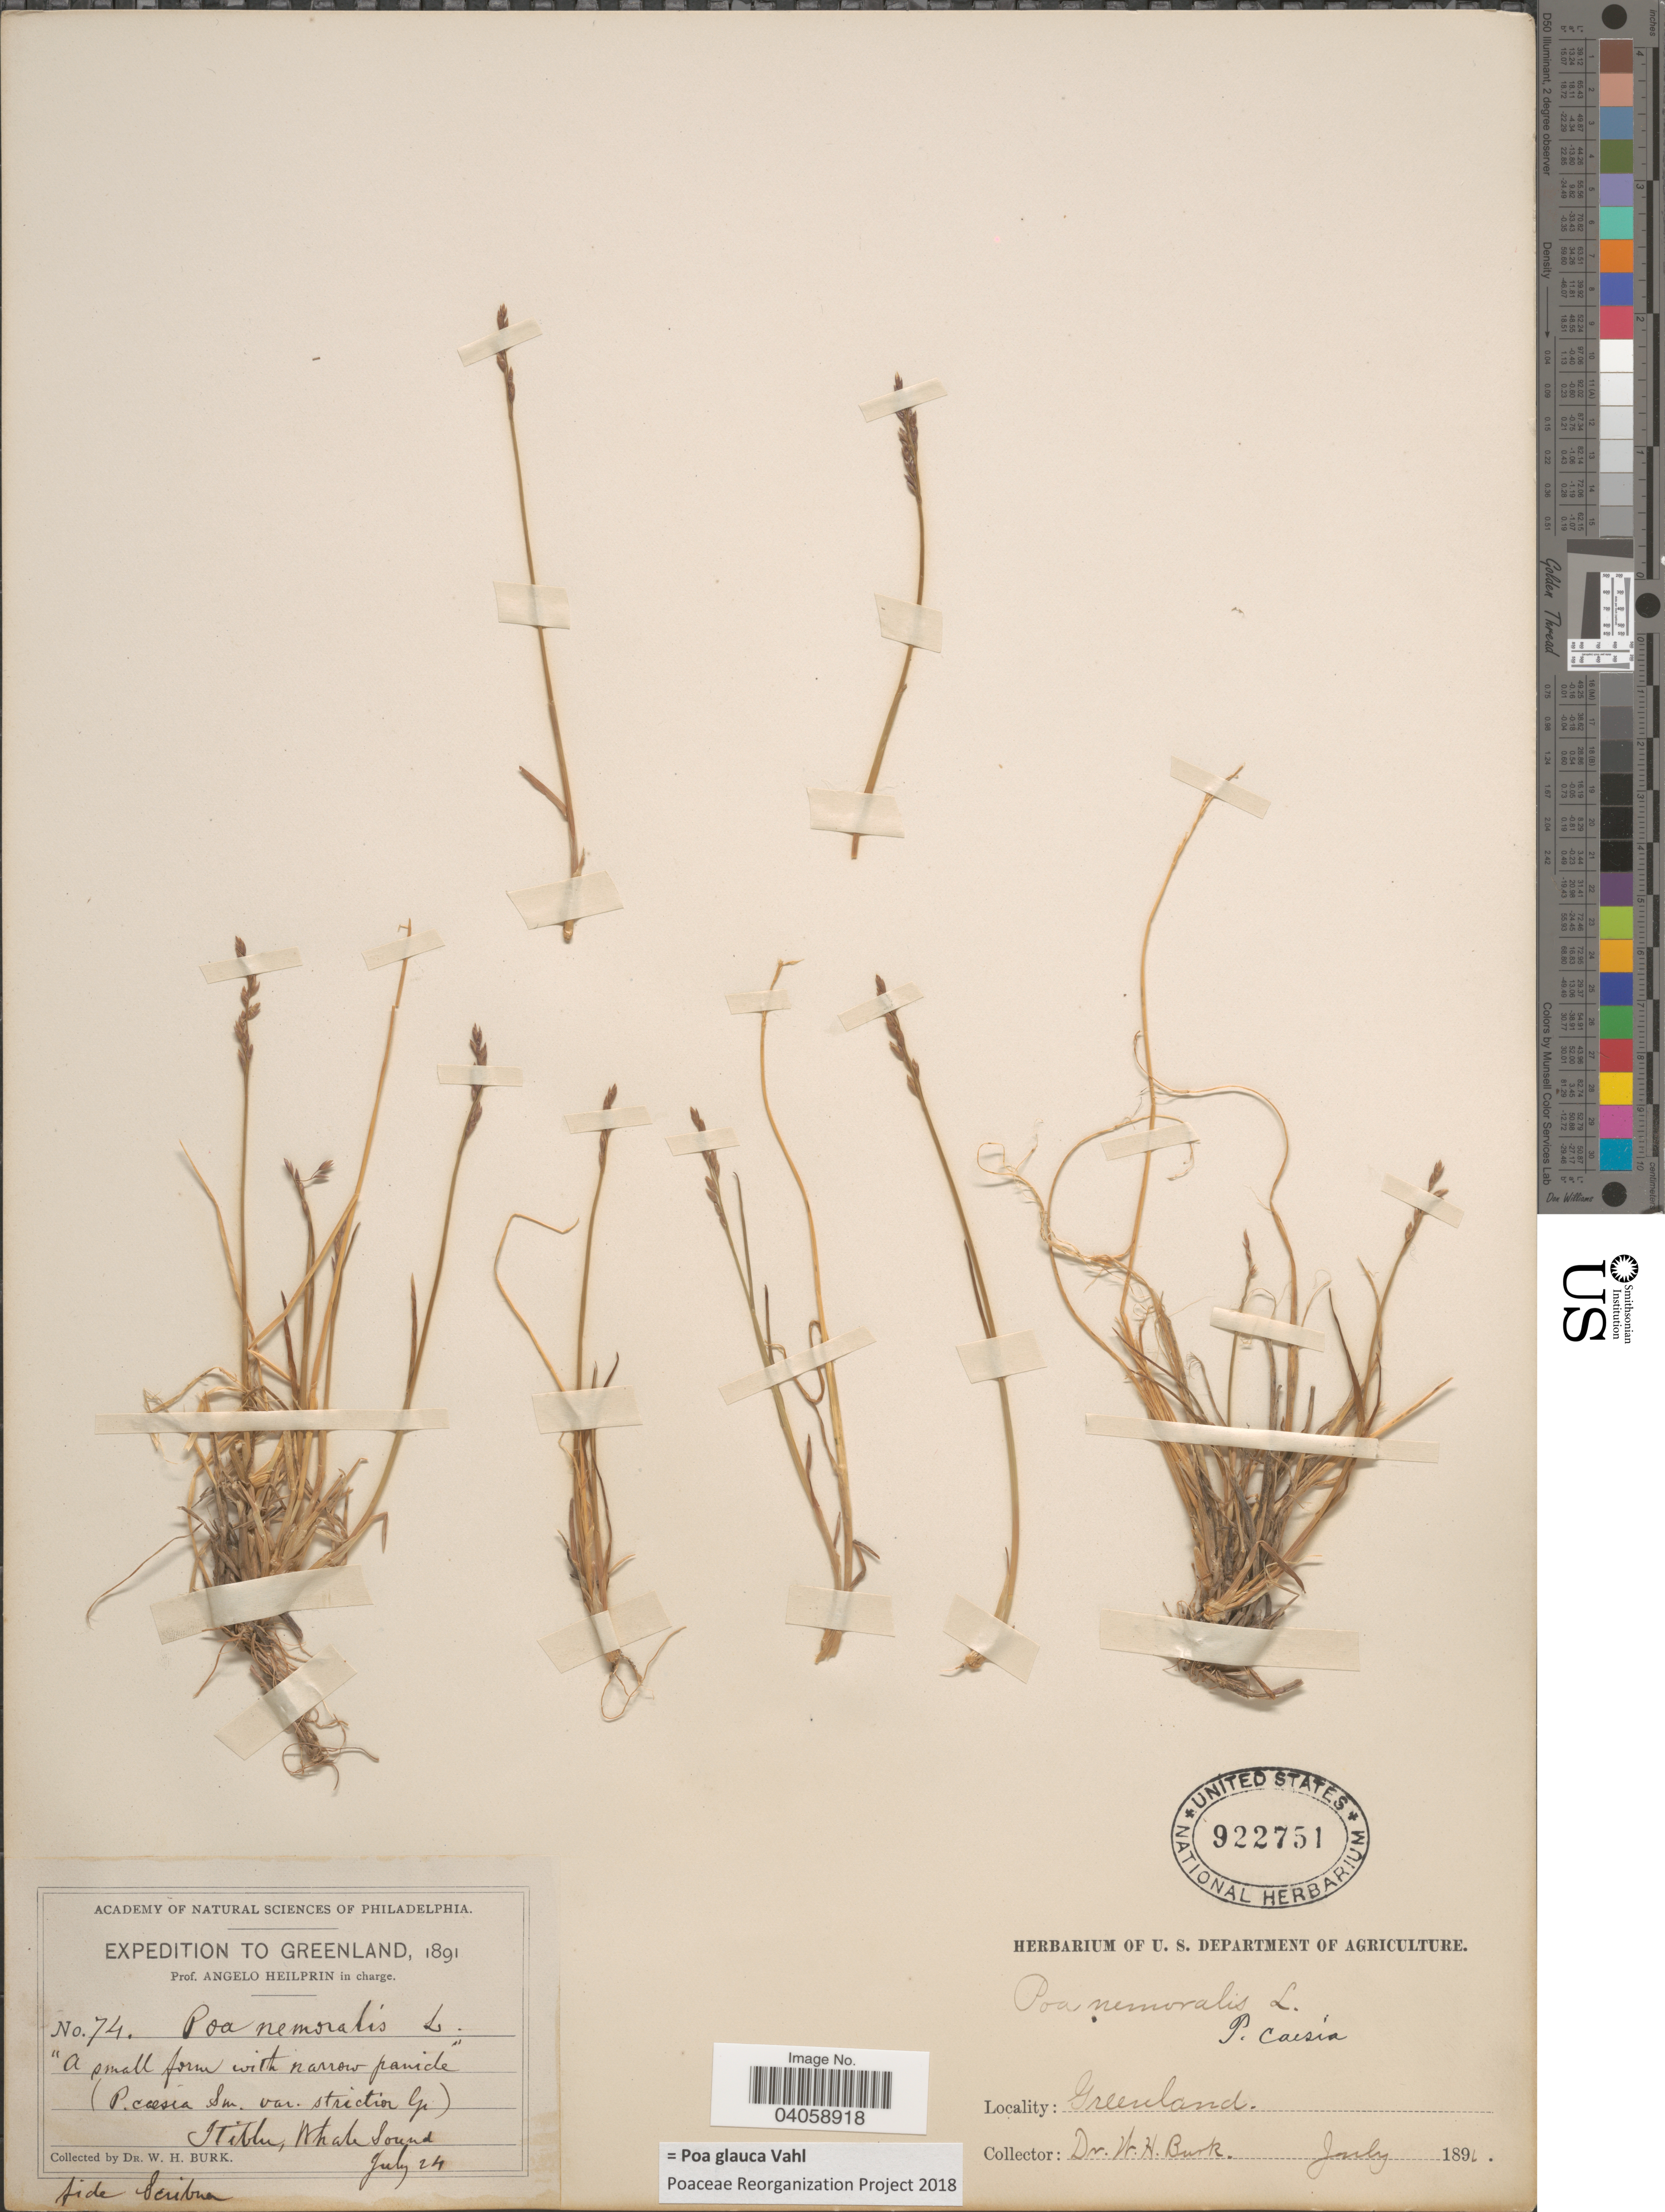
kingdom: Plantae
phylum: Tracheophyta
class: Liliopsida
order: Poales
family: Poaceae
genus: Poa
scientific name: Poa glauca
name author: Vahl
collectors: W. Burk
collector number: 74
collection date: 1891-07-24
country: Greenland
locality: Itiblu, Whale Sound.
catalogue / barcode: US 922751